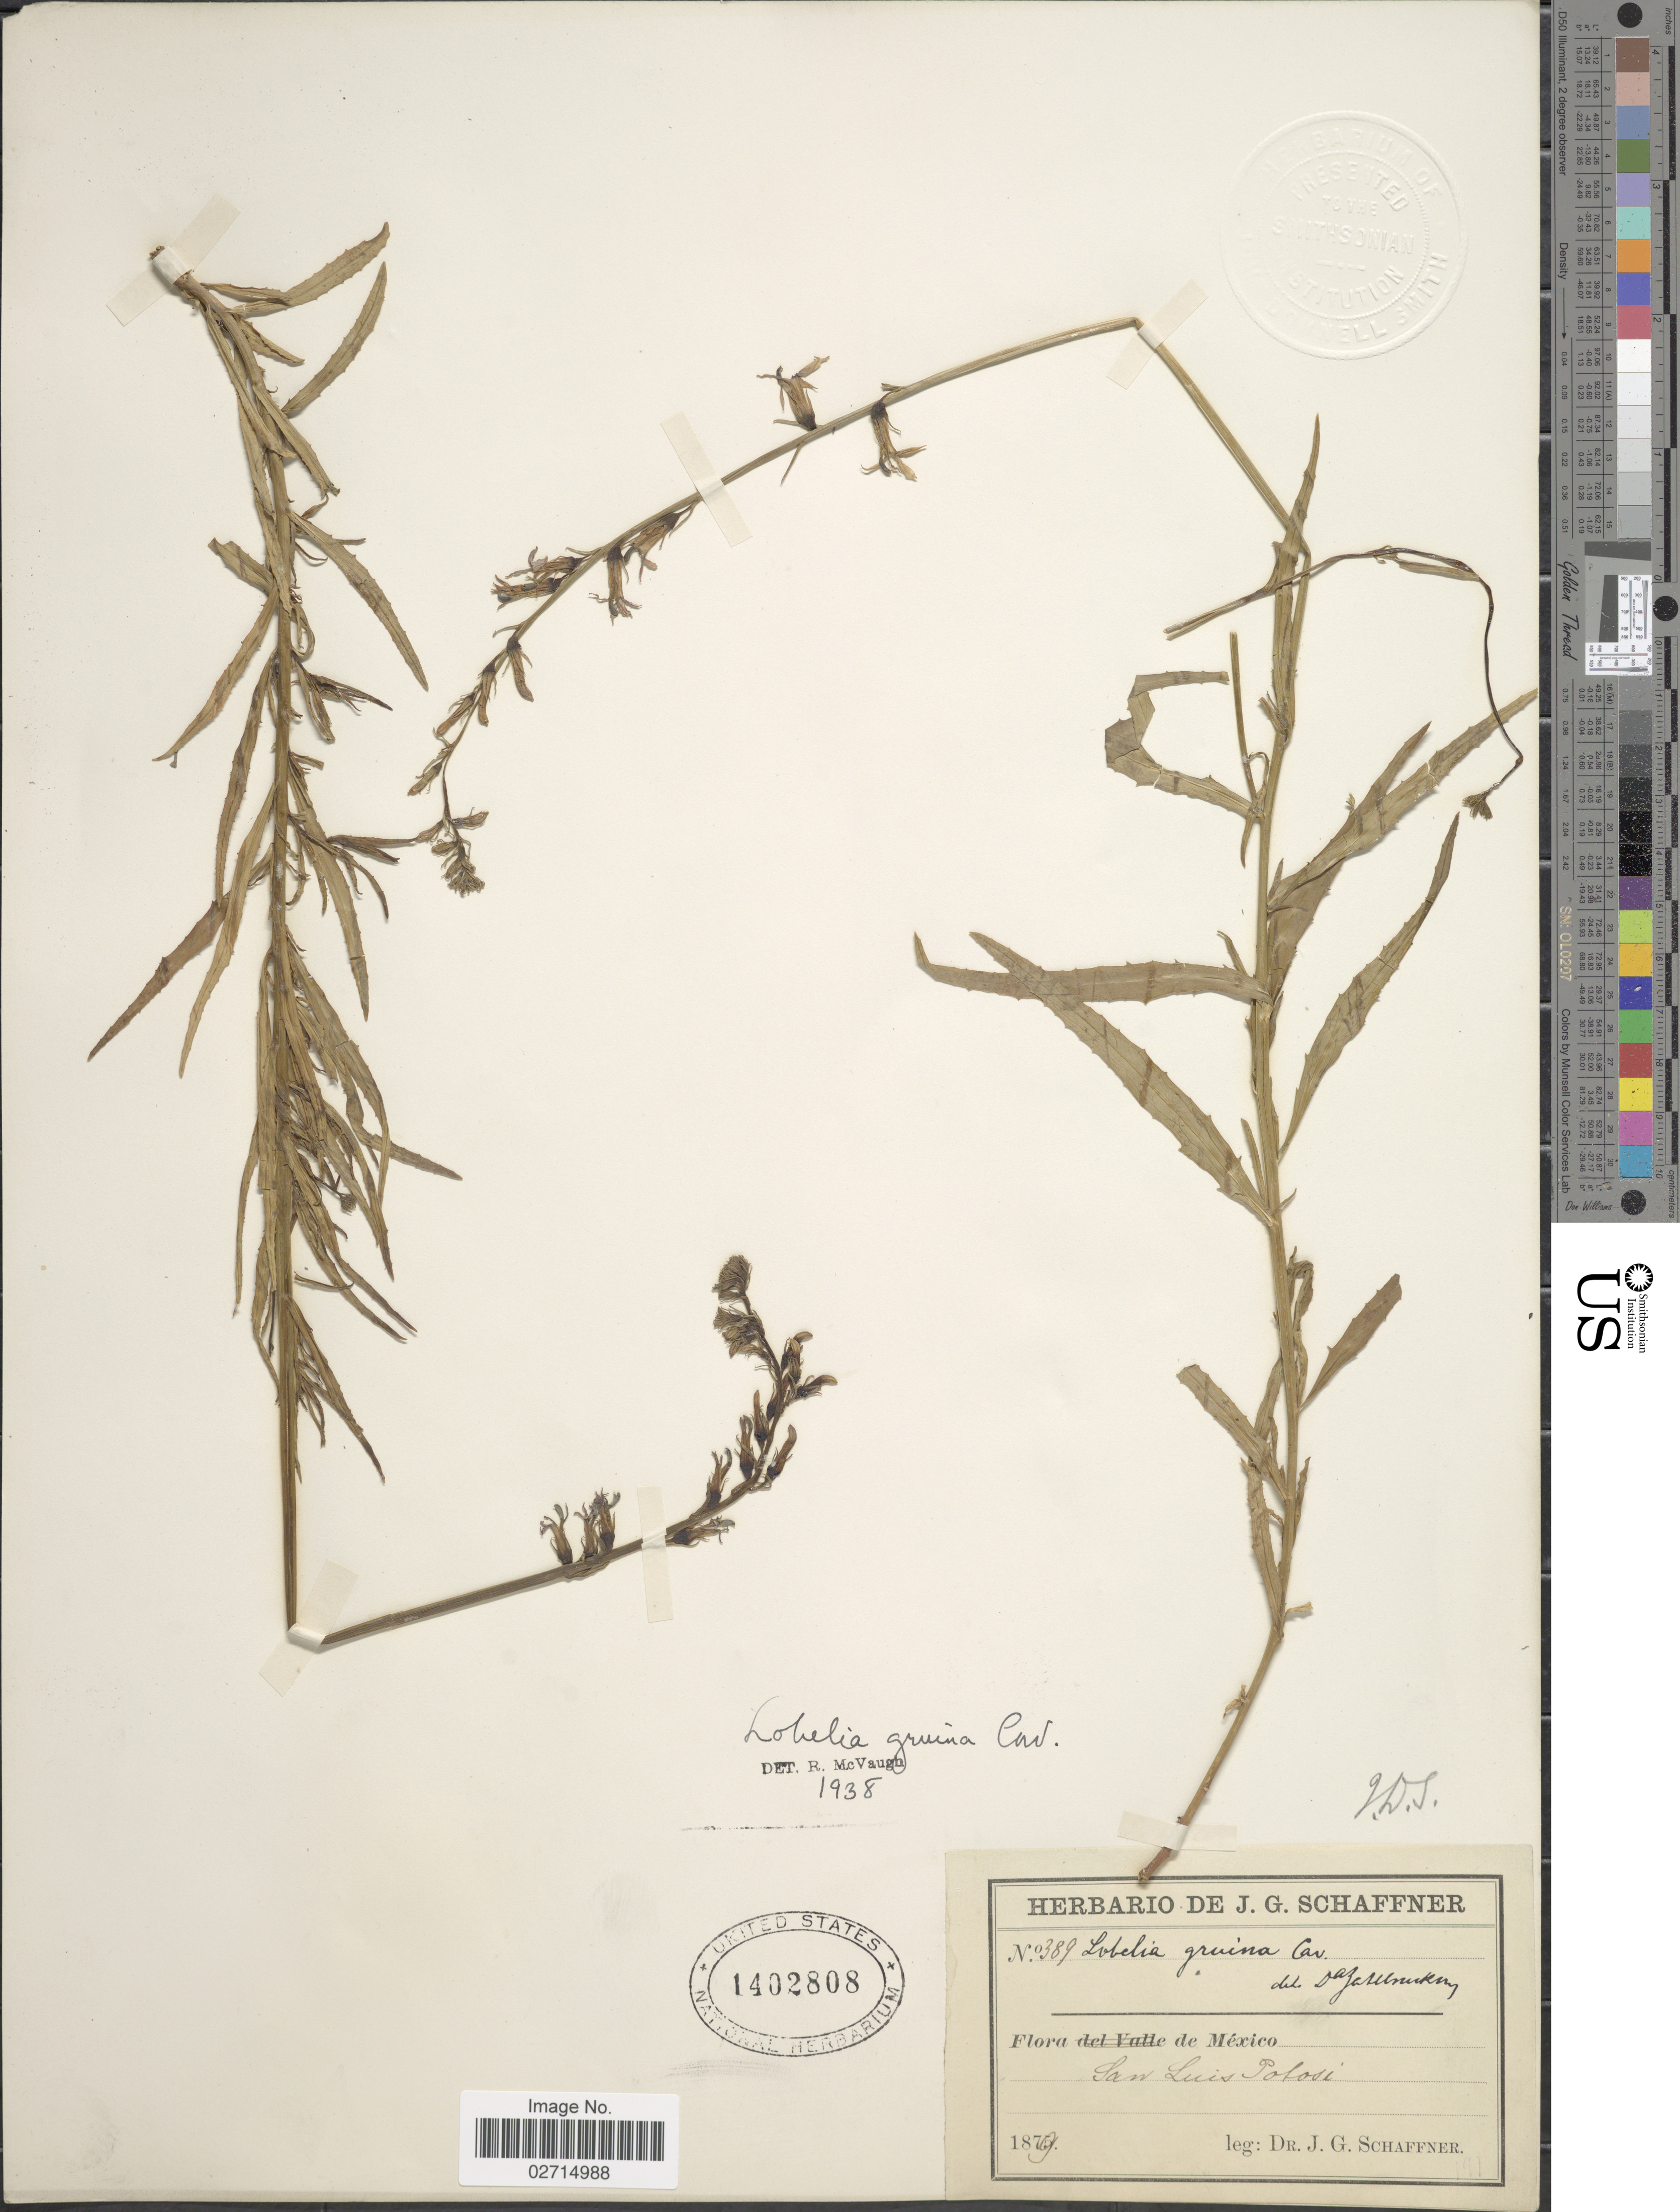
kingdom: Plantae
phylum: Tracheophyta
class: Magnoliopsida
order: Asterales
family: Campanulaceae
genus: Lobelia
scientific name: Lobelia gruina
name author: Cav.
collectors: J. G. Schaffner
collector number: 389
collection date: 1879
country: Mexico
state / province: San Luis Potosí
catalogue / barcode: US 1402808